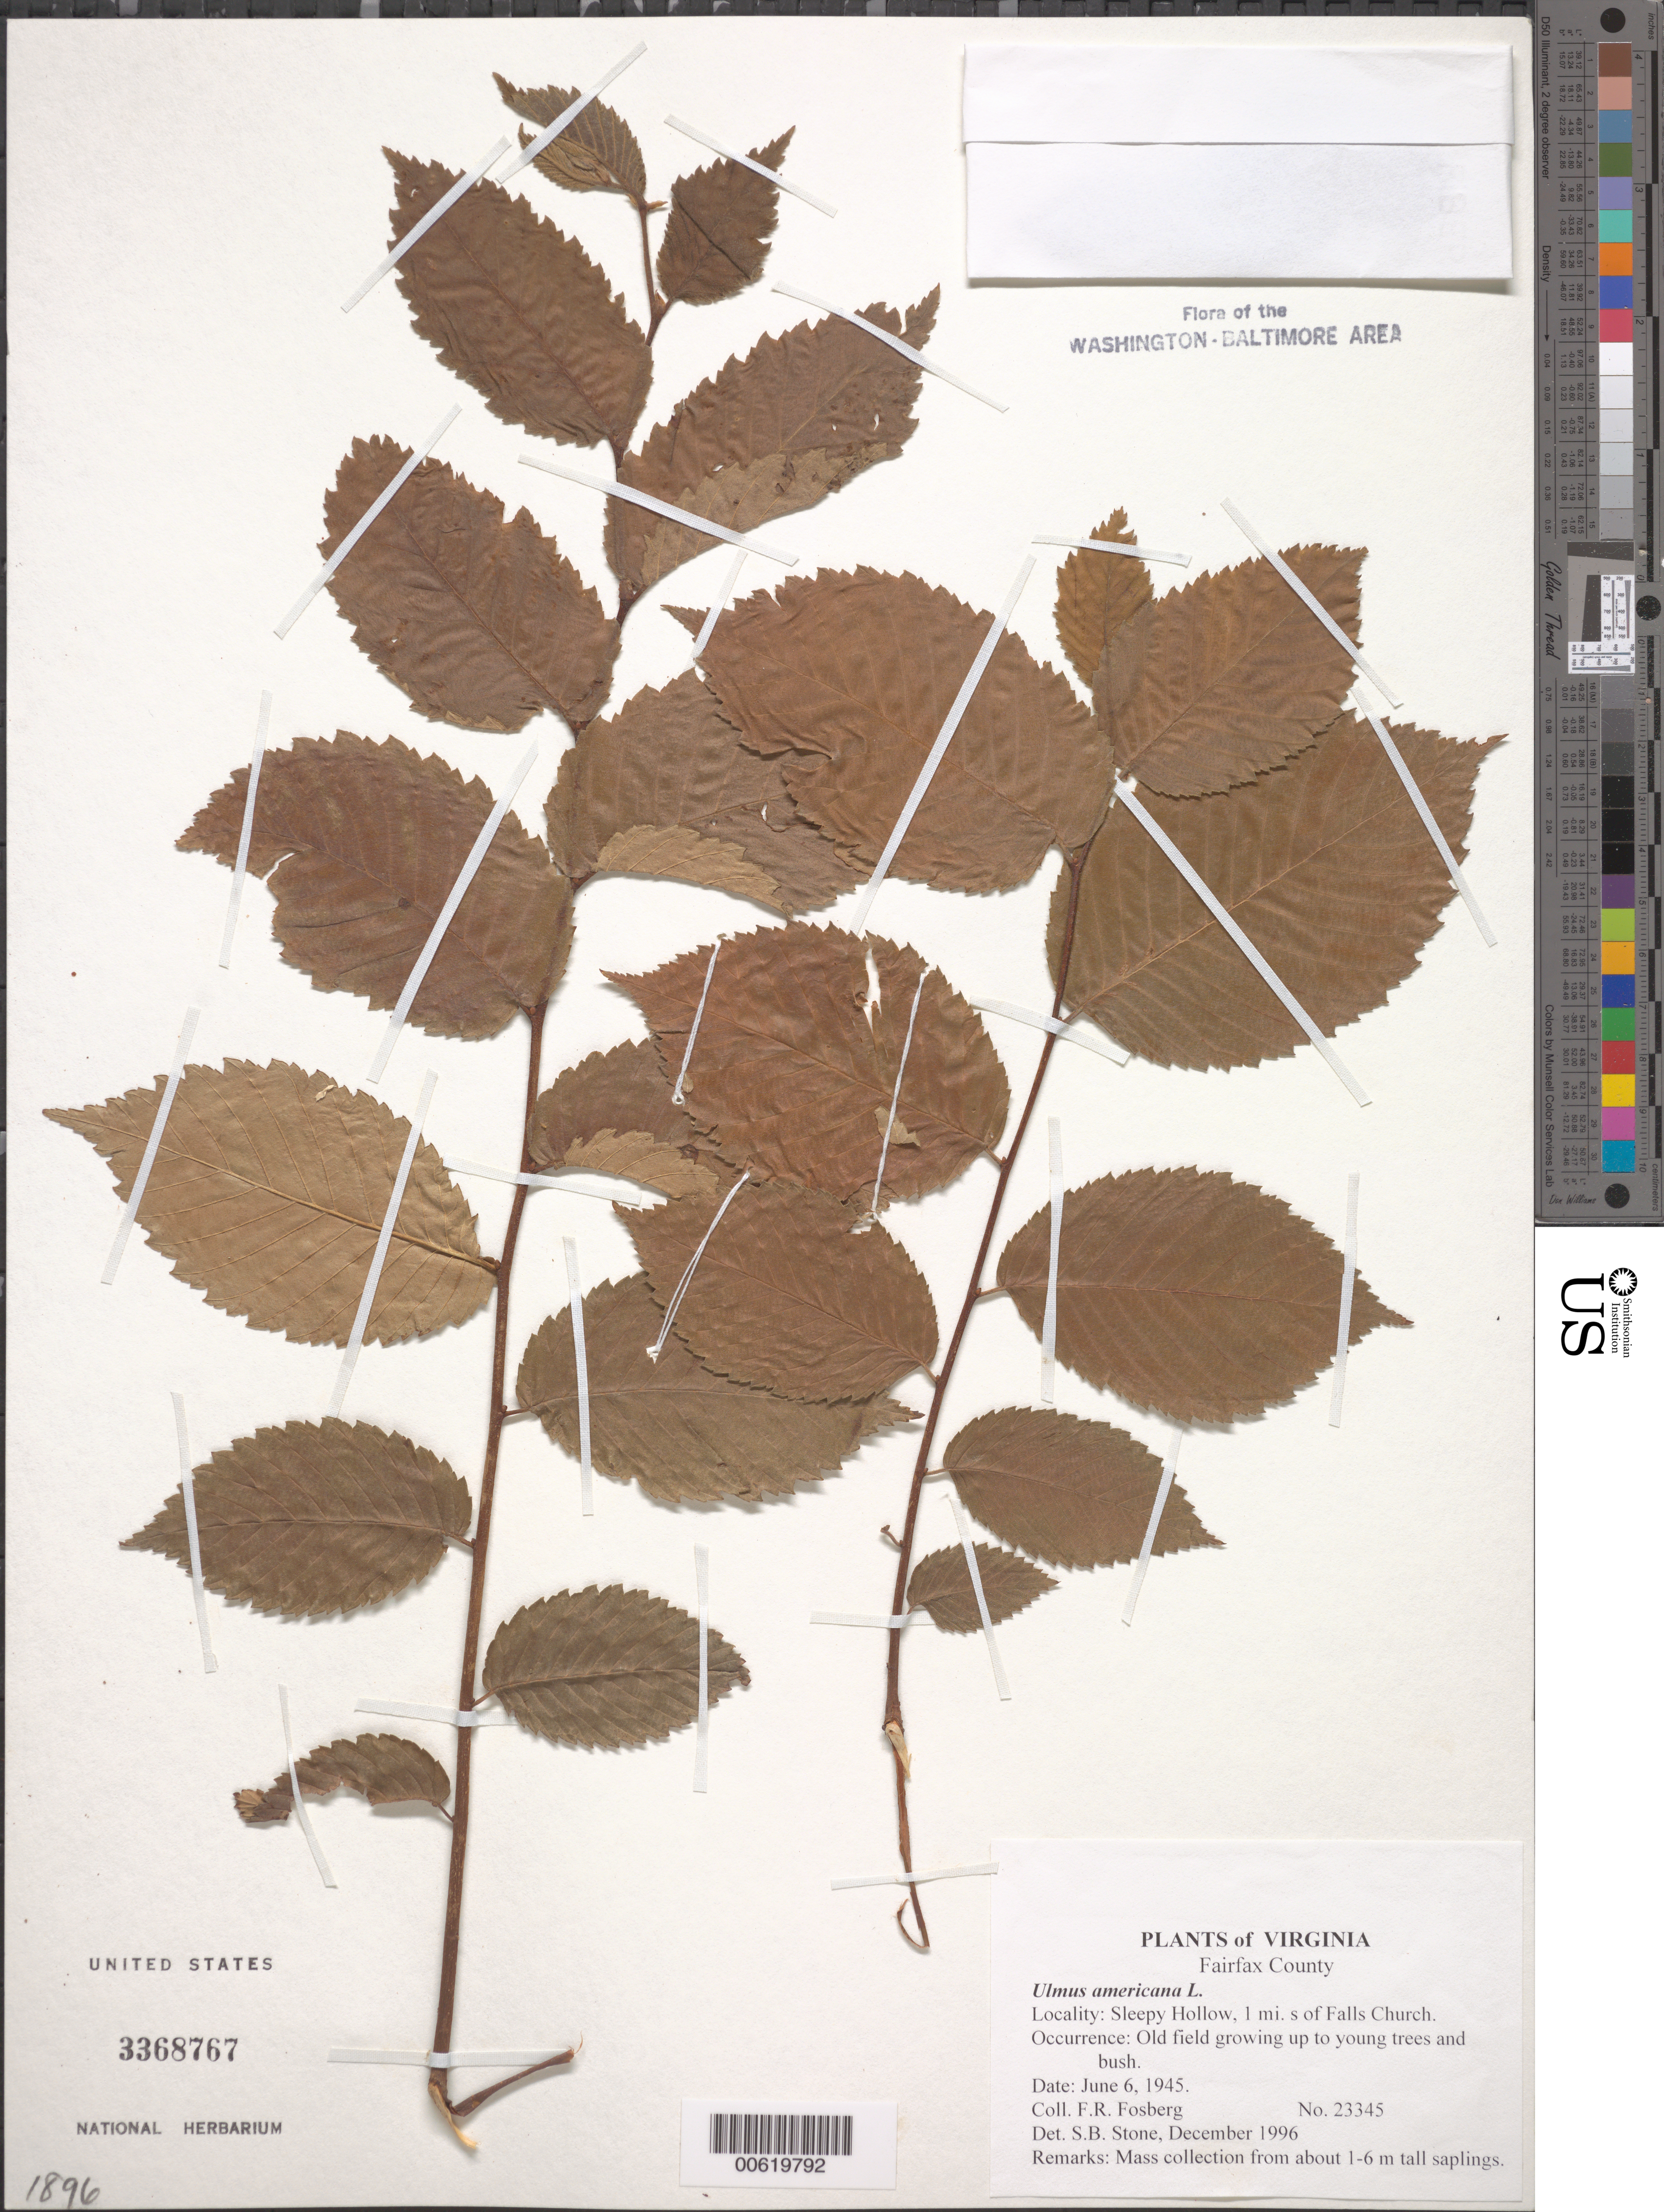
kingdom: Plantae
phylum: Tracheophyta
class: Magnoliopsida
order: Rosales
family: Ulmaceae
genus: Ulmus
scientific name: Ulmus americana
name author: L.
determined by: Stone, S. B.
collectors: F. R. Fosberg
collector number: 23345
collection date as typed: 06 Jun 1945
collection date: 1945-06-06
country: United States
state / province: Virginia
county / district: Fairfax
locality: Sleepy Hollow, 1 mi. S of Falls Church.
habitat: Old field growing up to young trees and bush.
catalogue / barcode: US 3368767